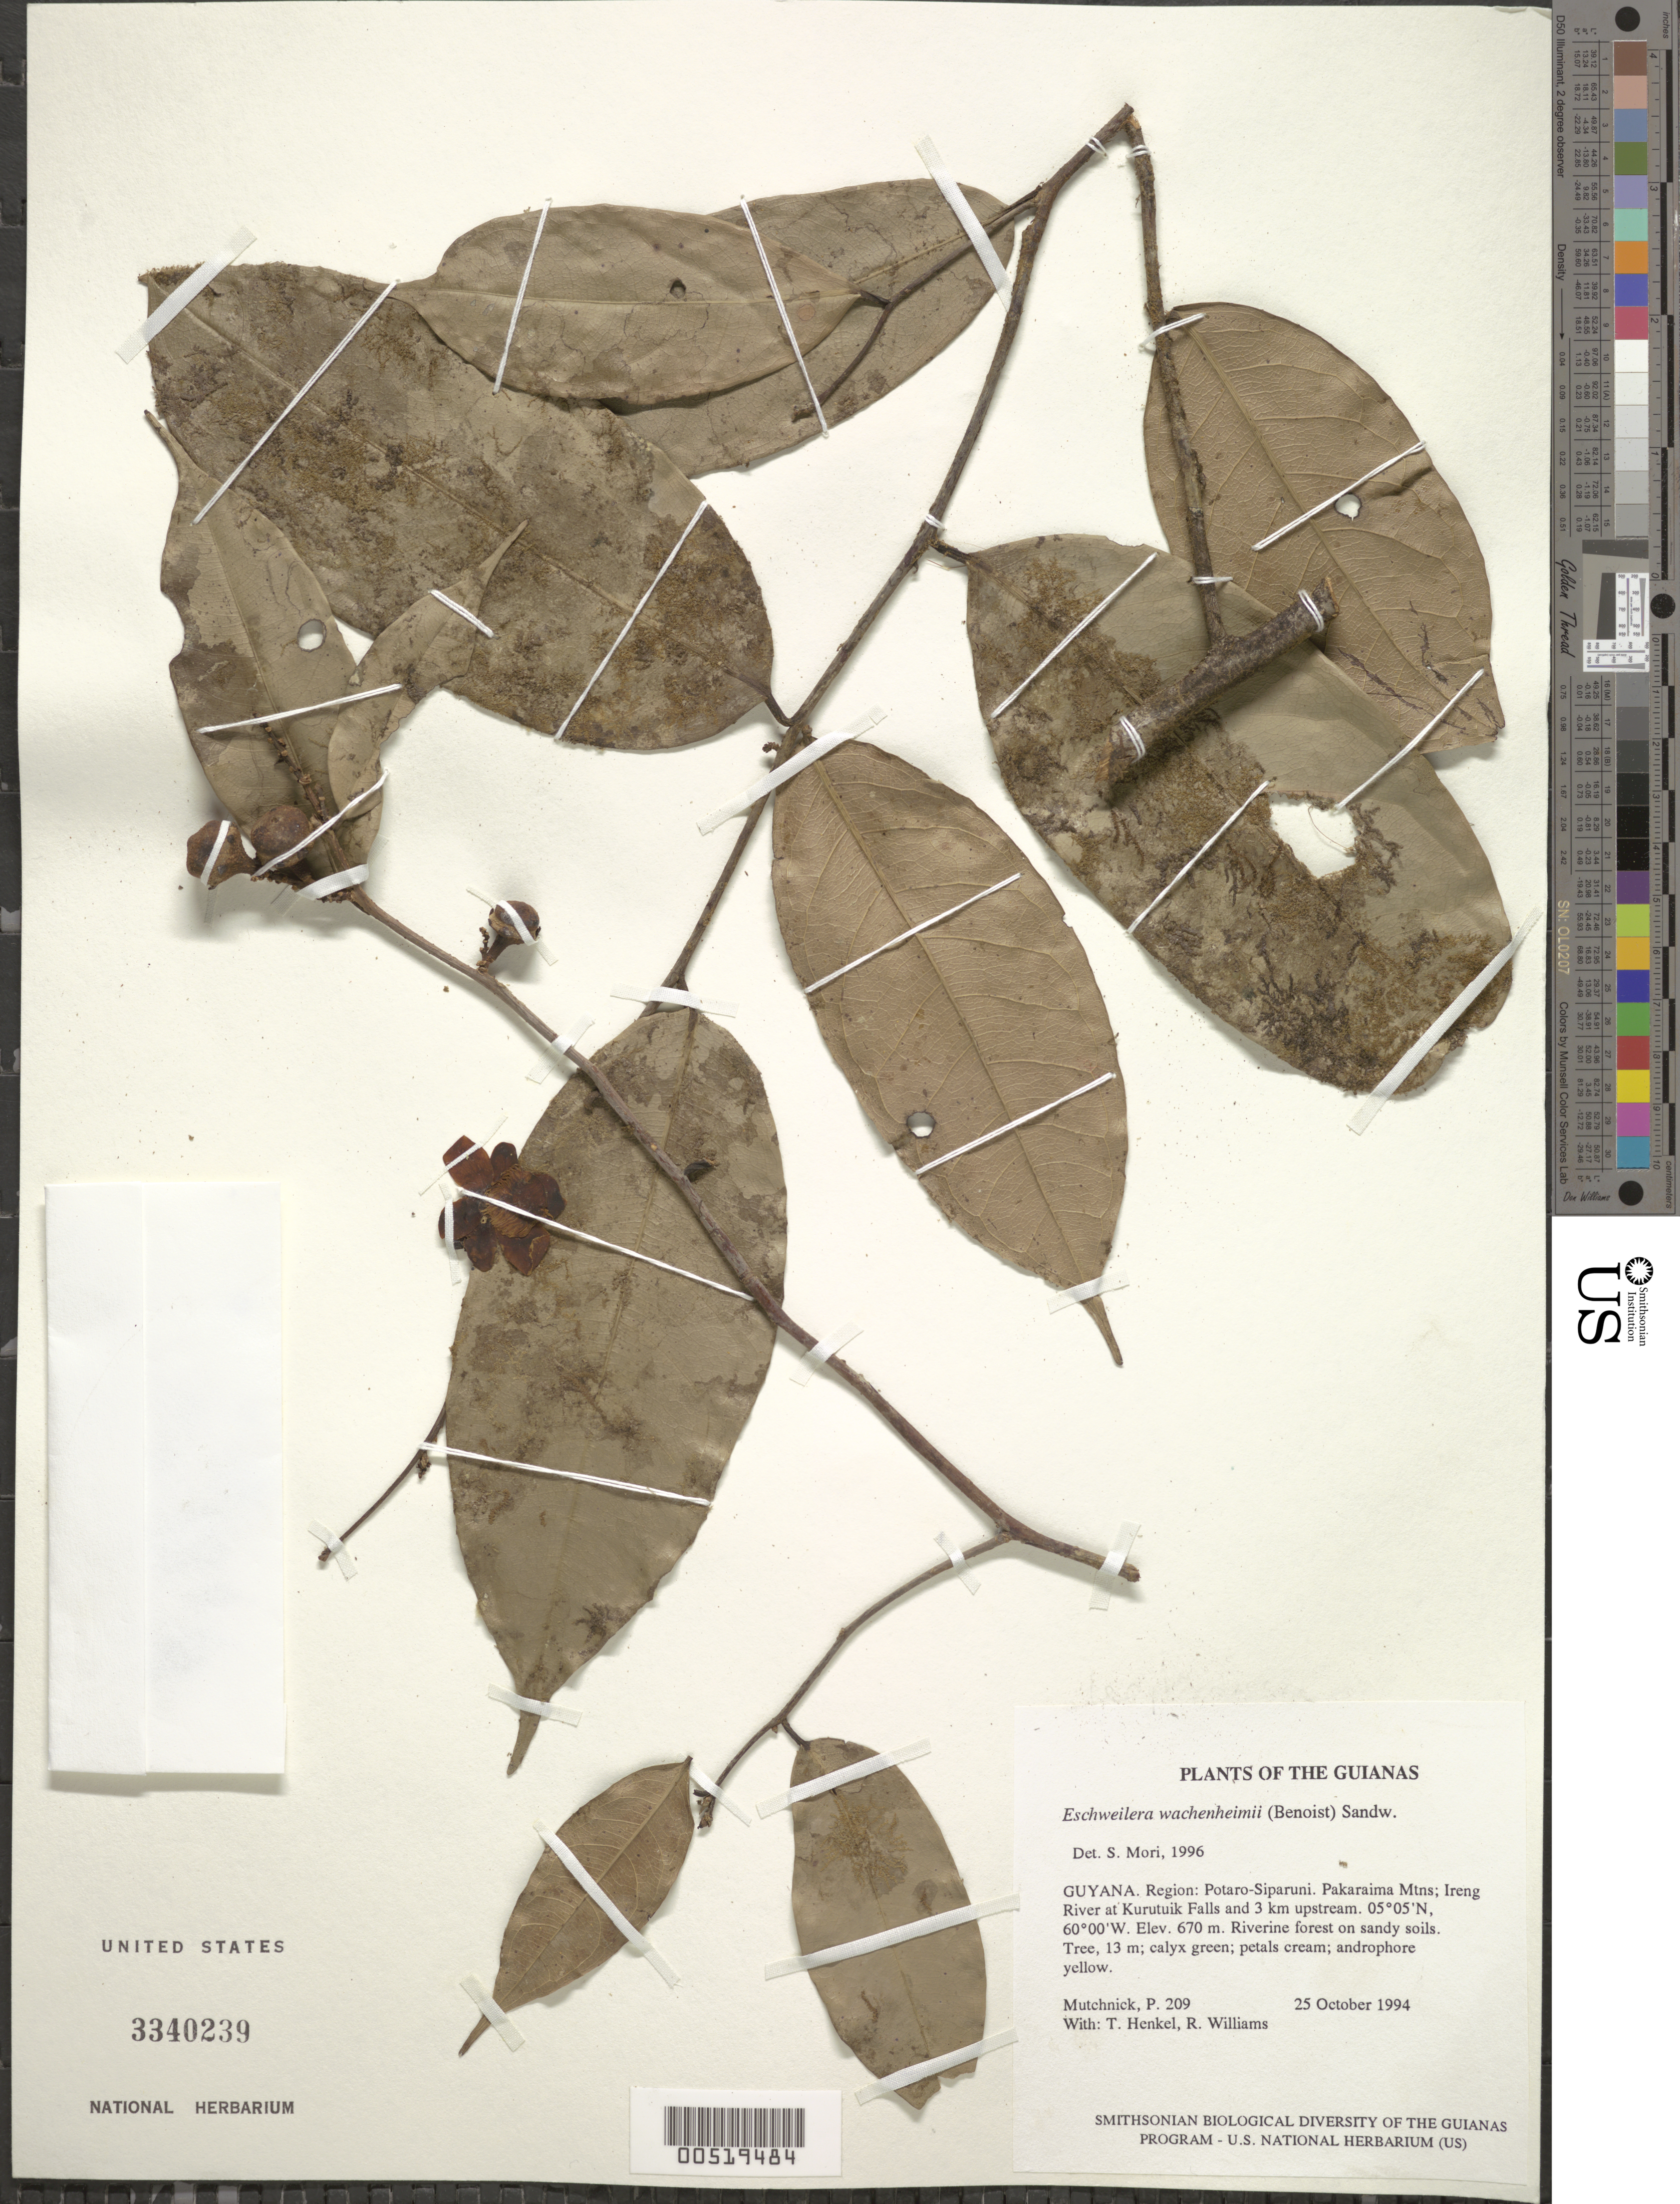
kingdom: Plantae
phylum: Tracheophyta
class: Magnoliopsida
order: Ericales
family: Lecythidaceae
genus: Eschweilera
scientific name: Eschweilera wachenheimii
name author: (Benoist) Sandwith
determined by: Mori, Scott A.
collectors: P. Mutchnick, T. Henkel & R. Williams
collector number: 209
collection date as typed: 25 October 1994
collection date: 1994-10-25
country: Guyana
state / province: Potaro-Siparuni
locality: Pakaraima Mtns; Ireng River at Kurutuik Falls and 3 km upstream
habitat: Riverine forest on sandy soils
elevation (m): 670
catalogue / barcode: US 3340239